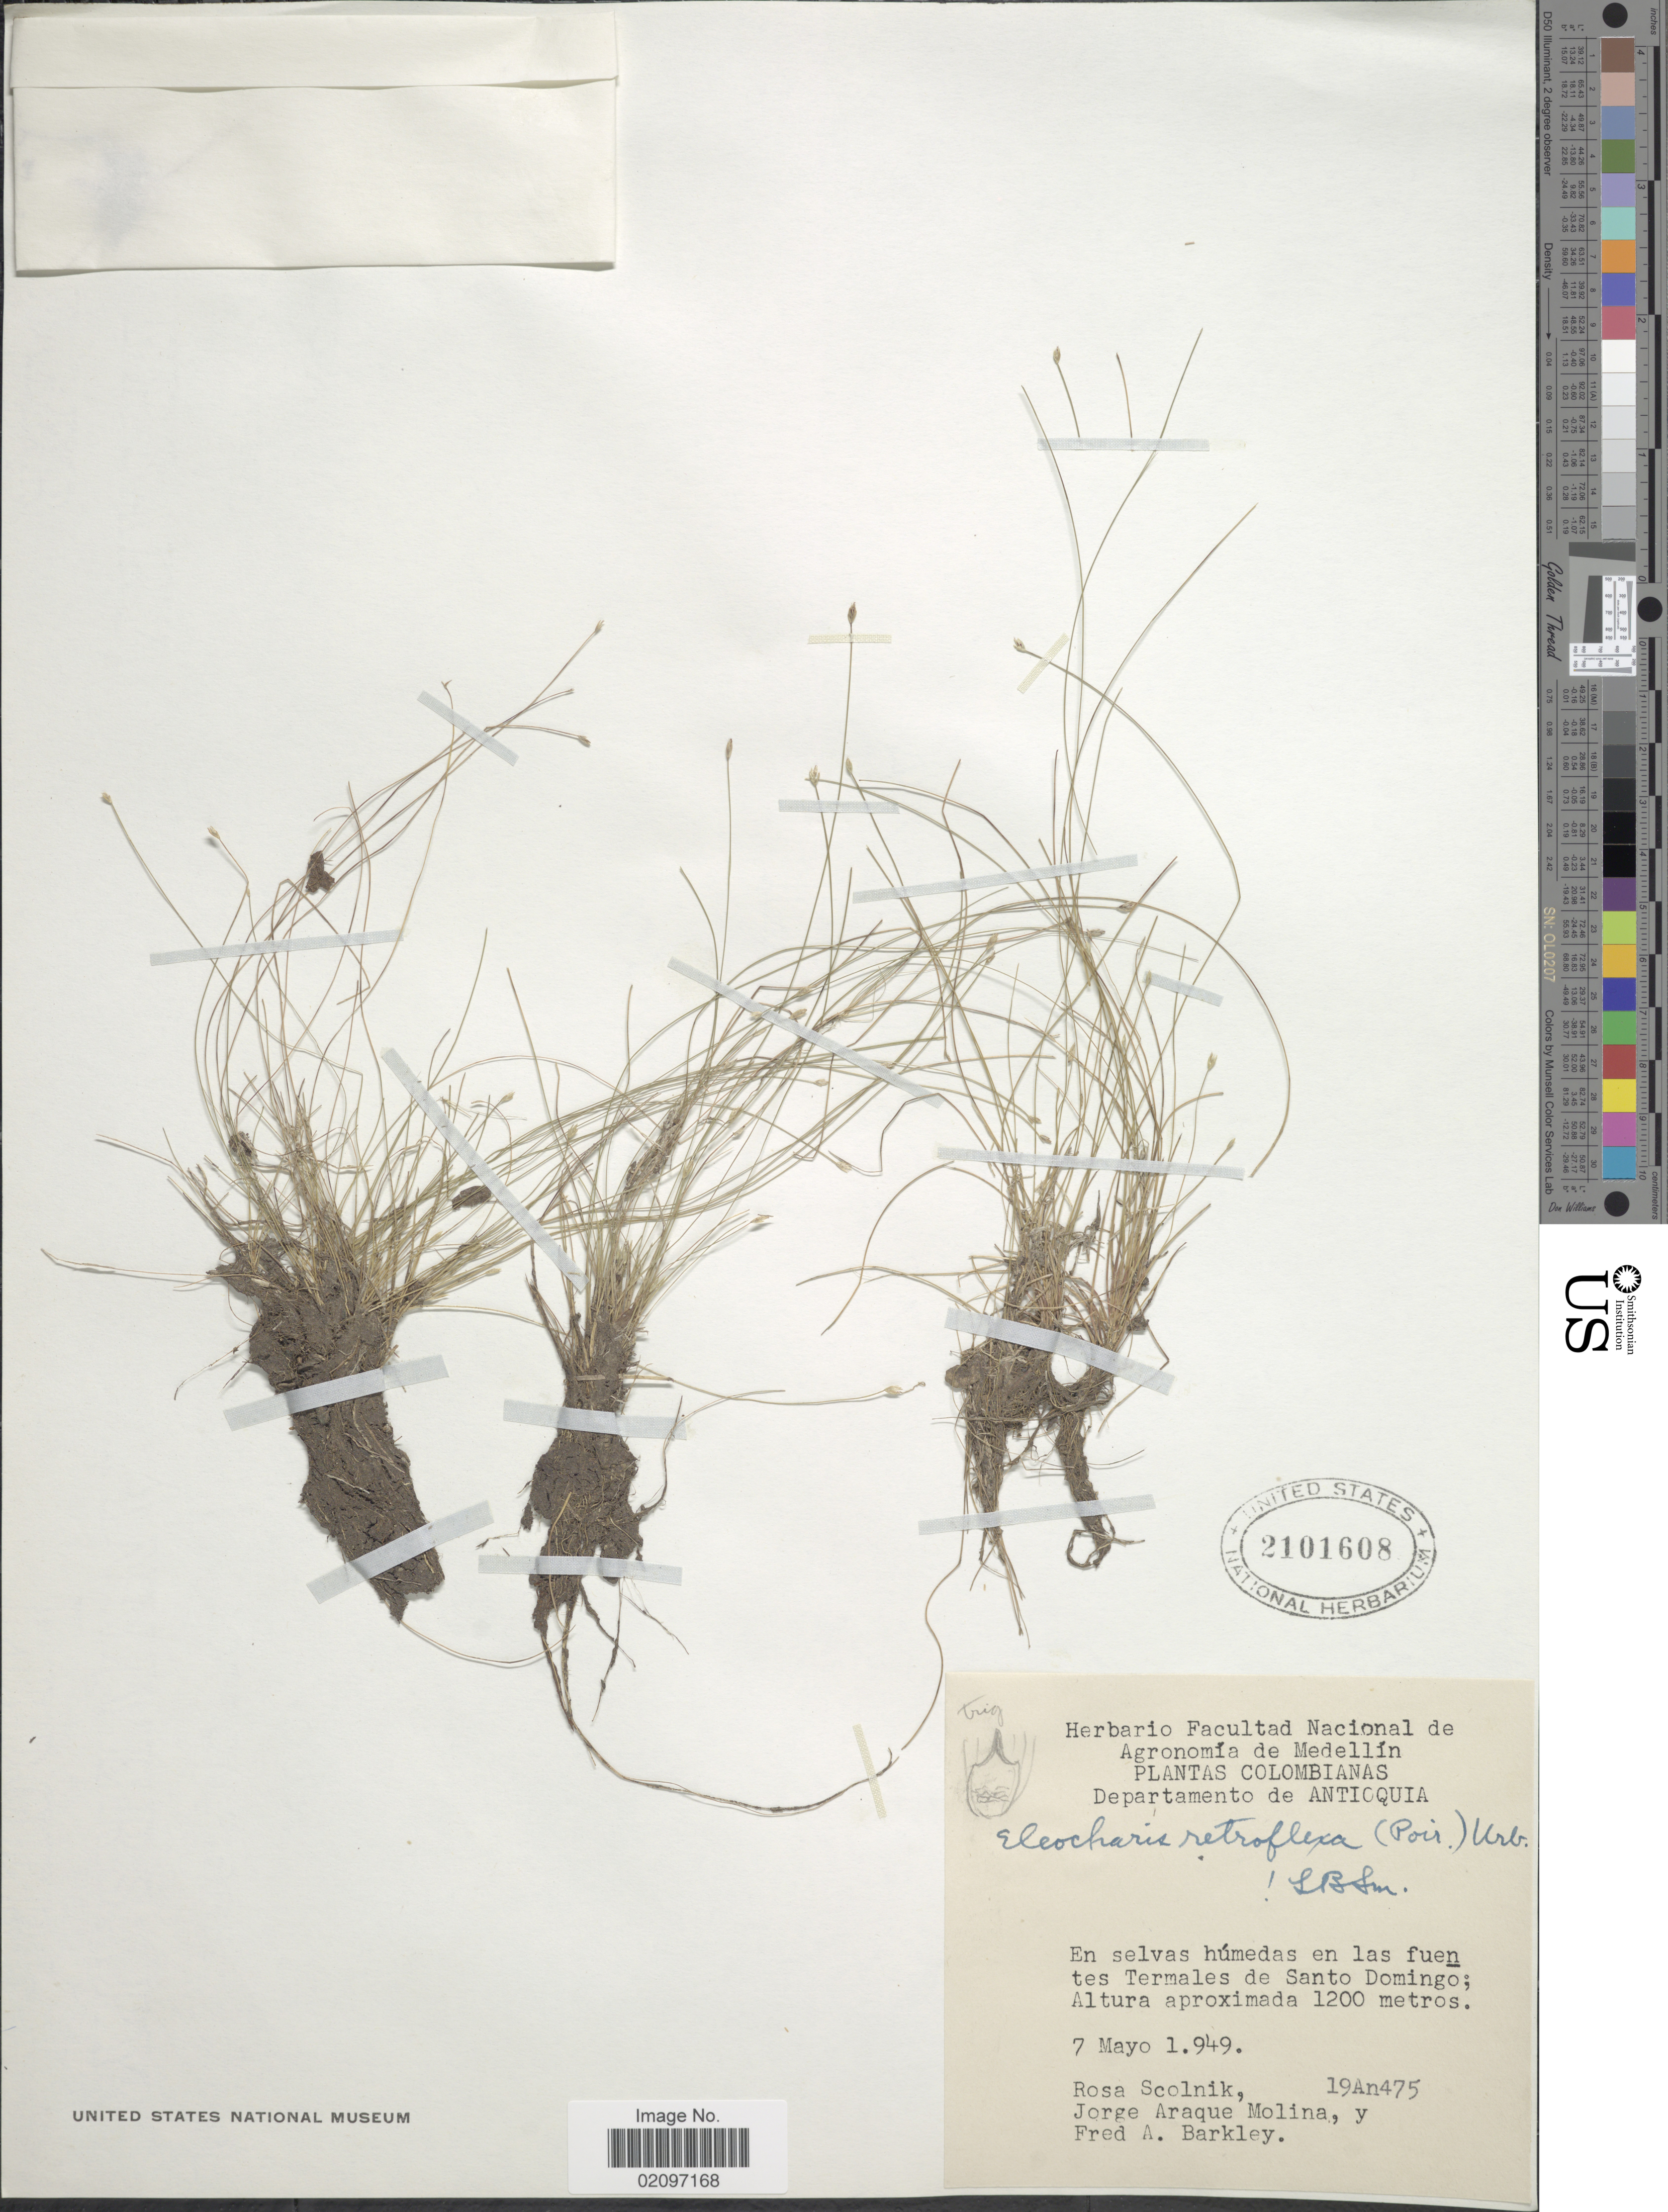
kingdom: Plantae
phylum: Tracheophyta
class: Liliopsida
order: Poales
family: Cyperaceae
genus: Eleocharis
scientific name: Eleocharis retroflexa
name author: (Poir.) Urb.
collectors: R. Scolnik, J. Araque Molina & F. A. Barkley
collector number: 19an475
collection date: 1949-05-07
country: Colombia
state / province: Antioquia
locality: Departamento de Antioquia, Em selvas humeda en las fuentes Termales de Santo Domingo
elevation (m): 1200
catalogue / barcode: US 2101608